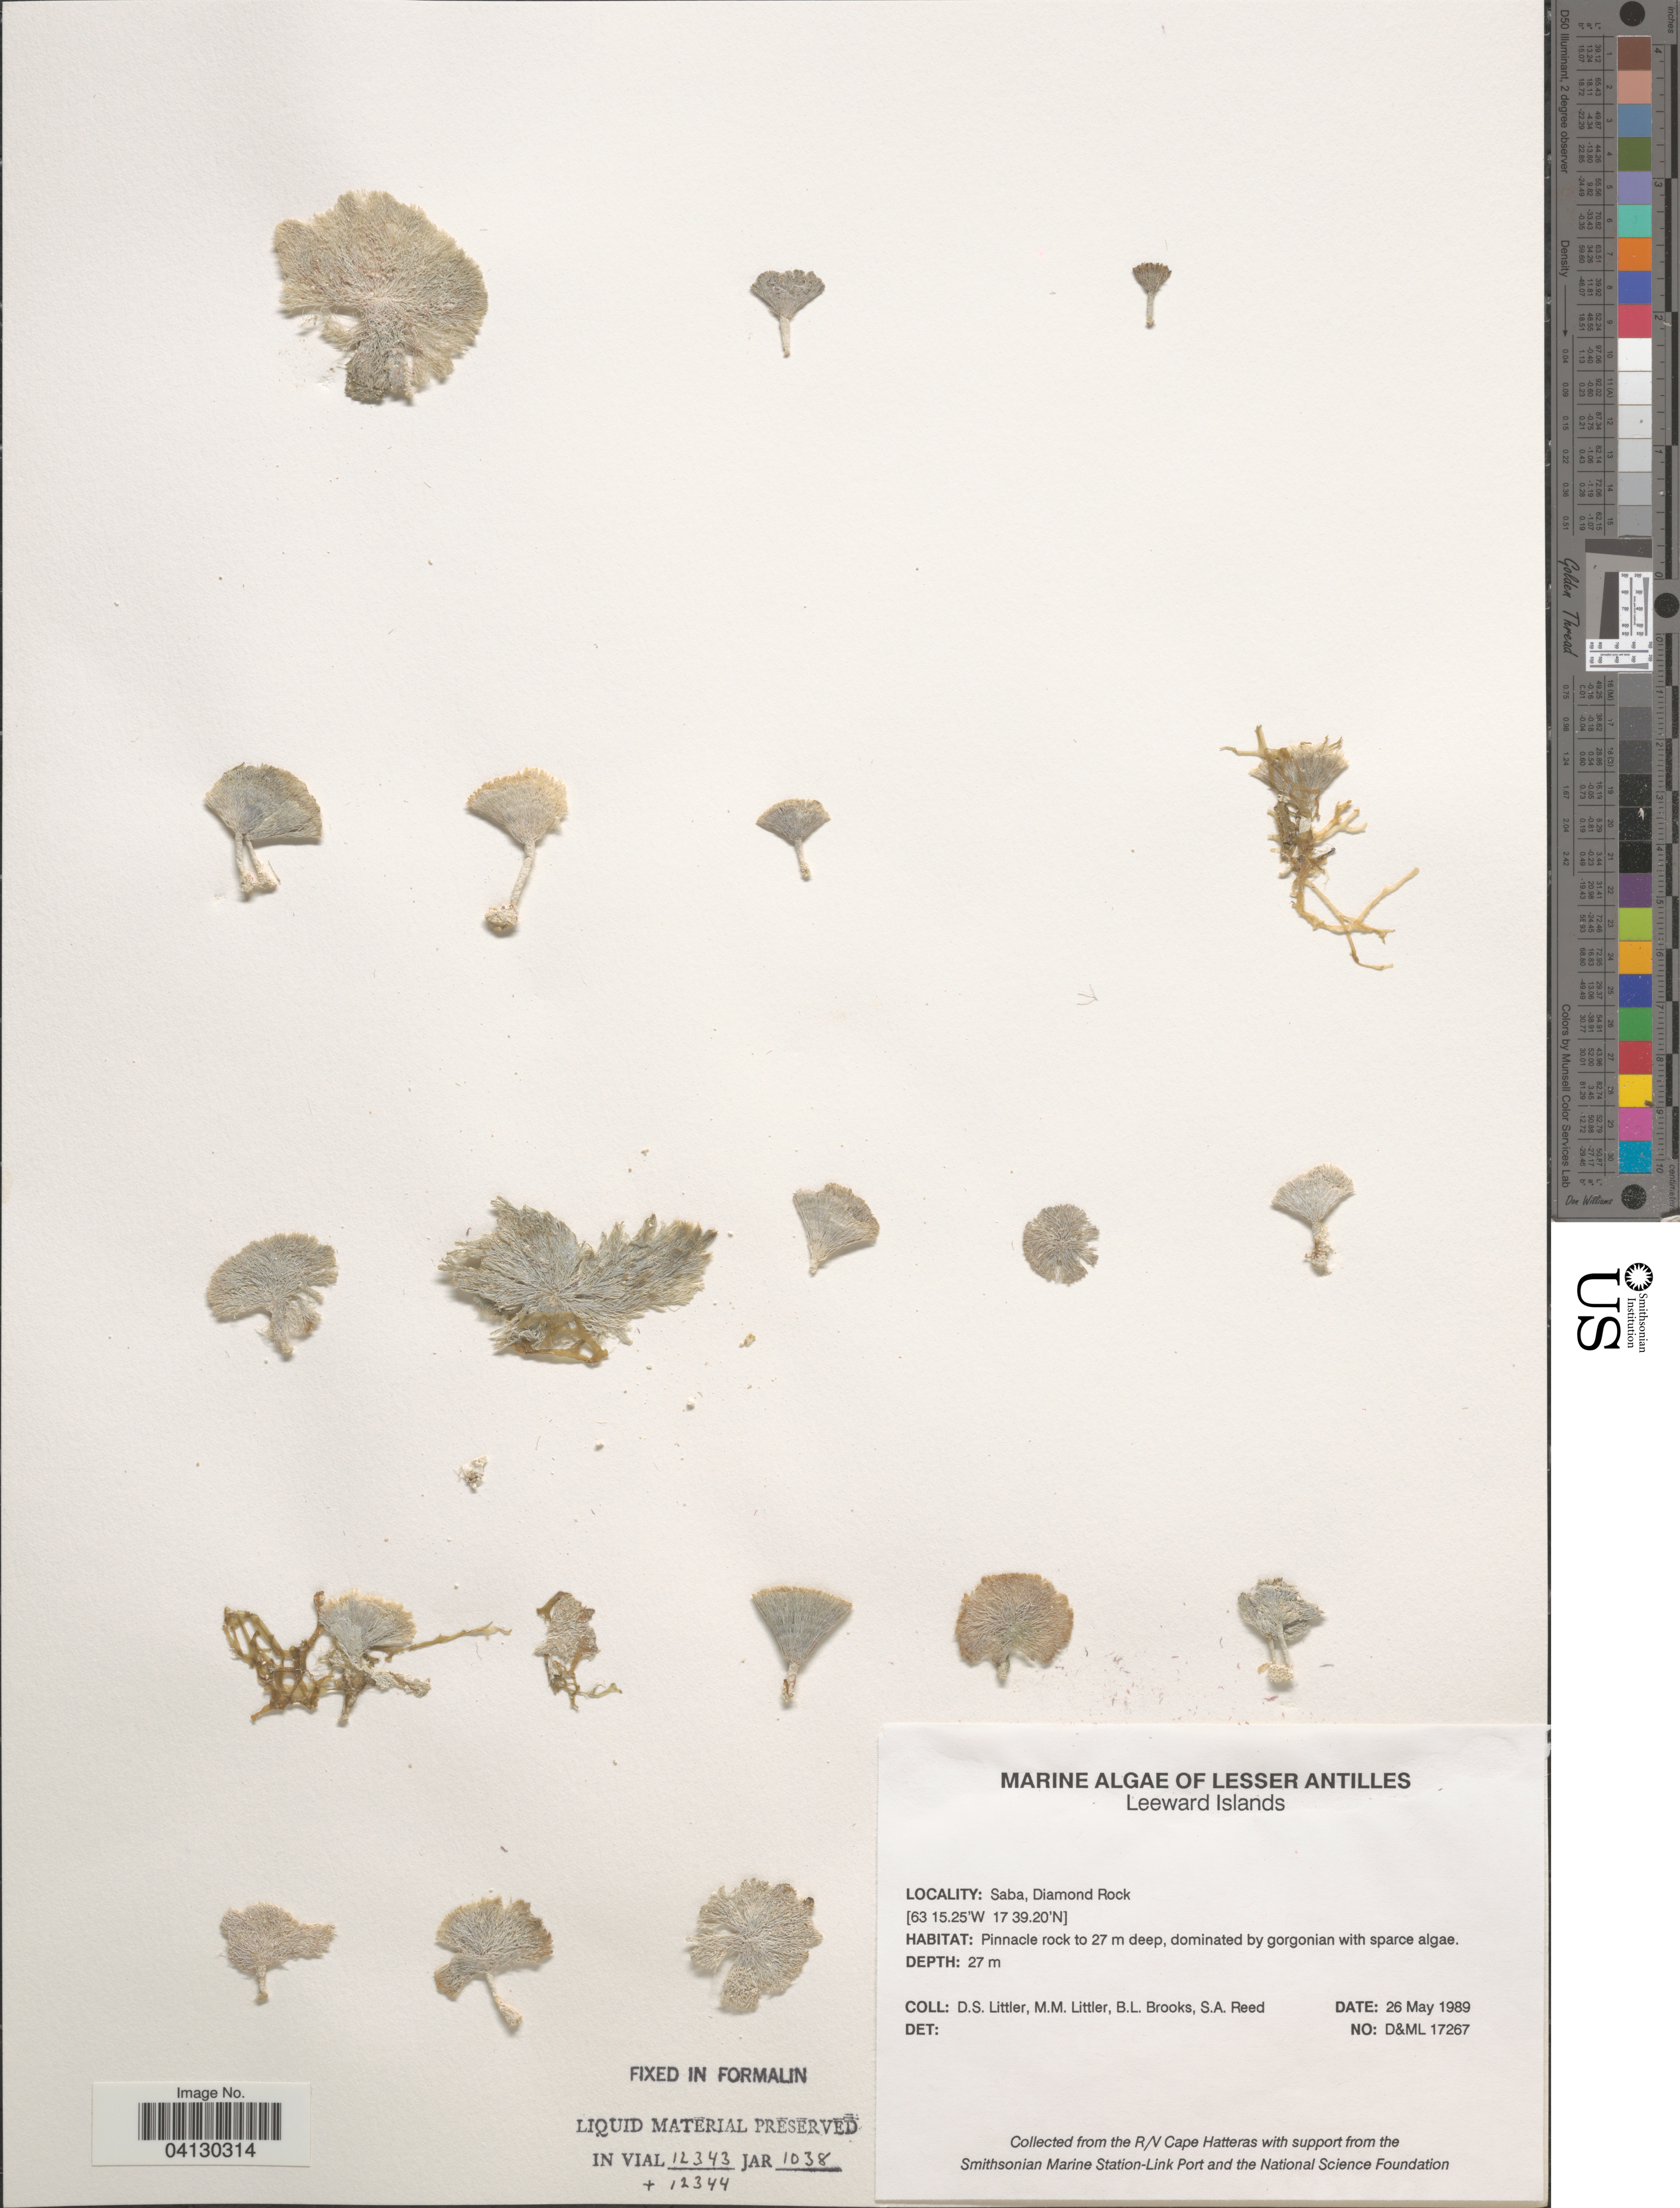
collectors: D. S. Littler, B. Brooks & S. Reed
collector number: D&ML17267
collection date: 1989-05-26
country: Netherlands Antilles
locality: Lesser Antilles. Leeward Islands. Saba, Diamond Rock.